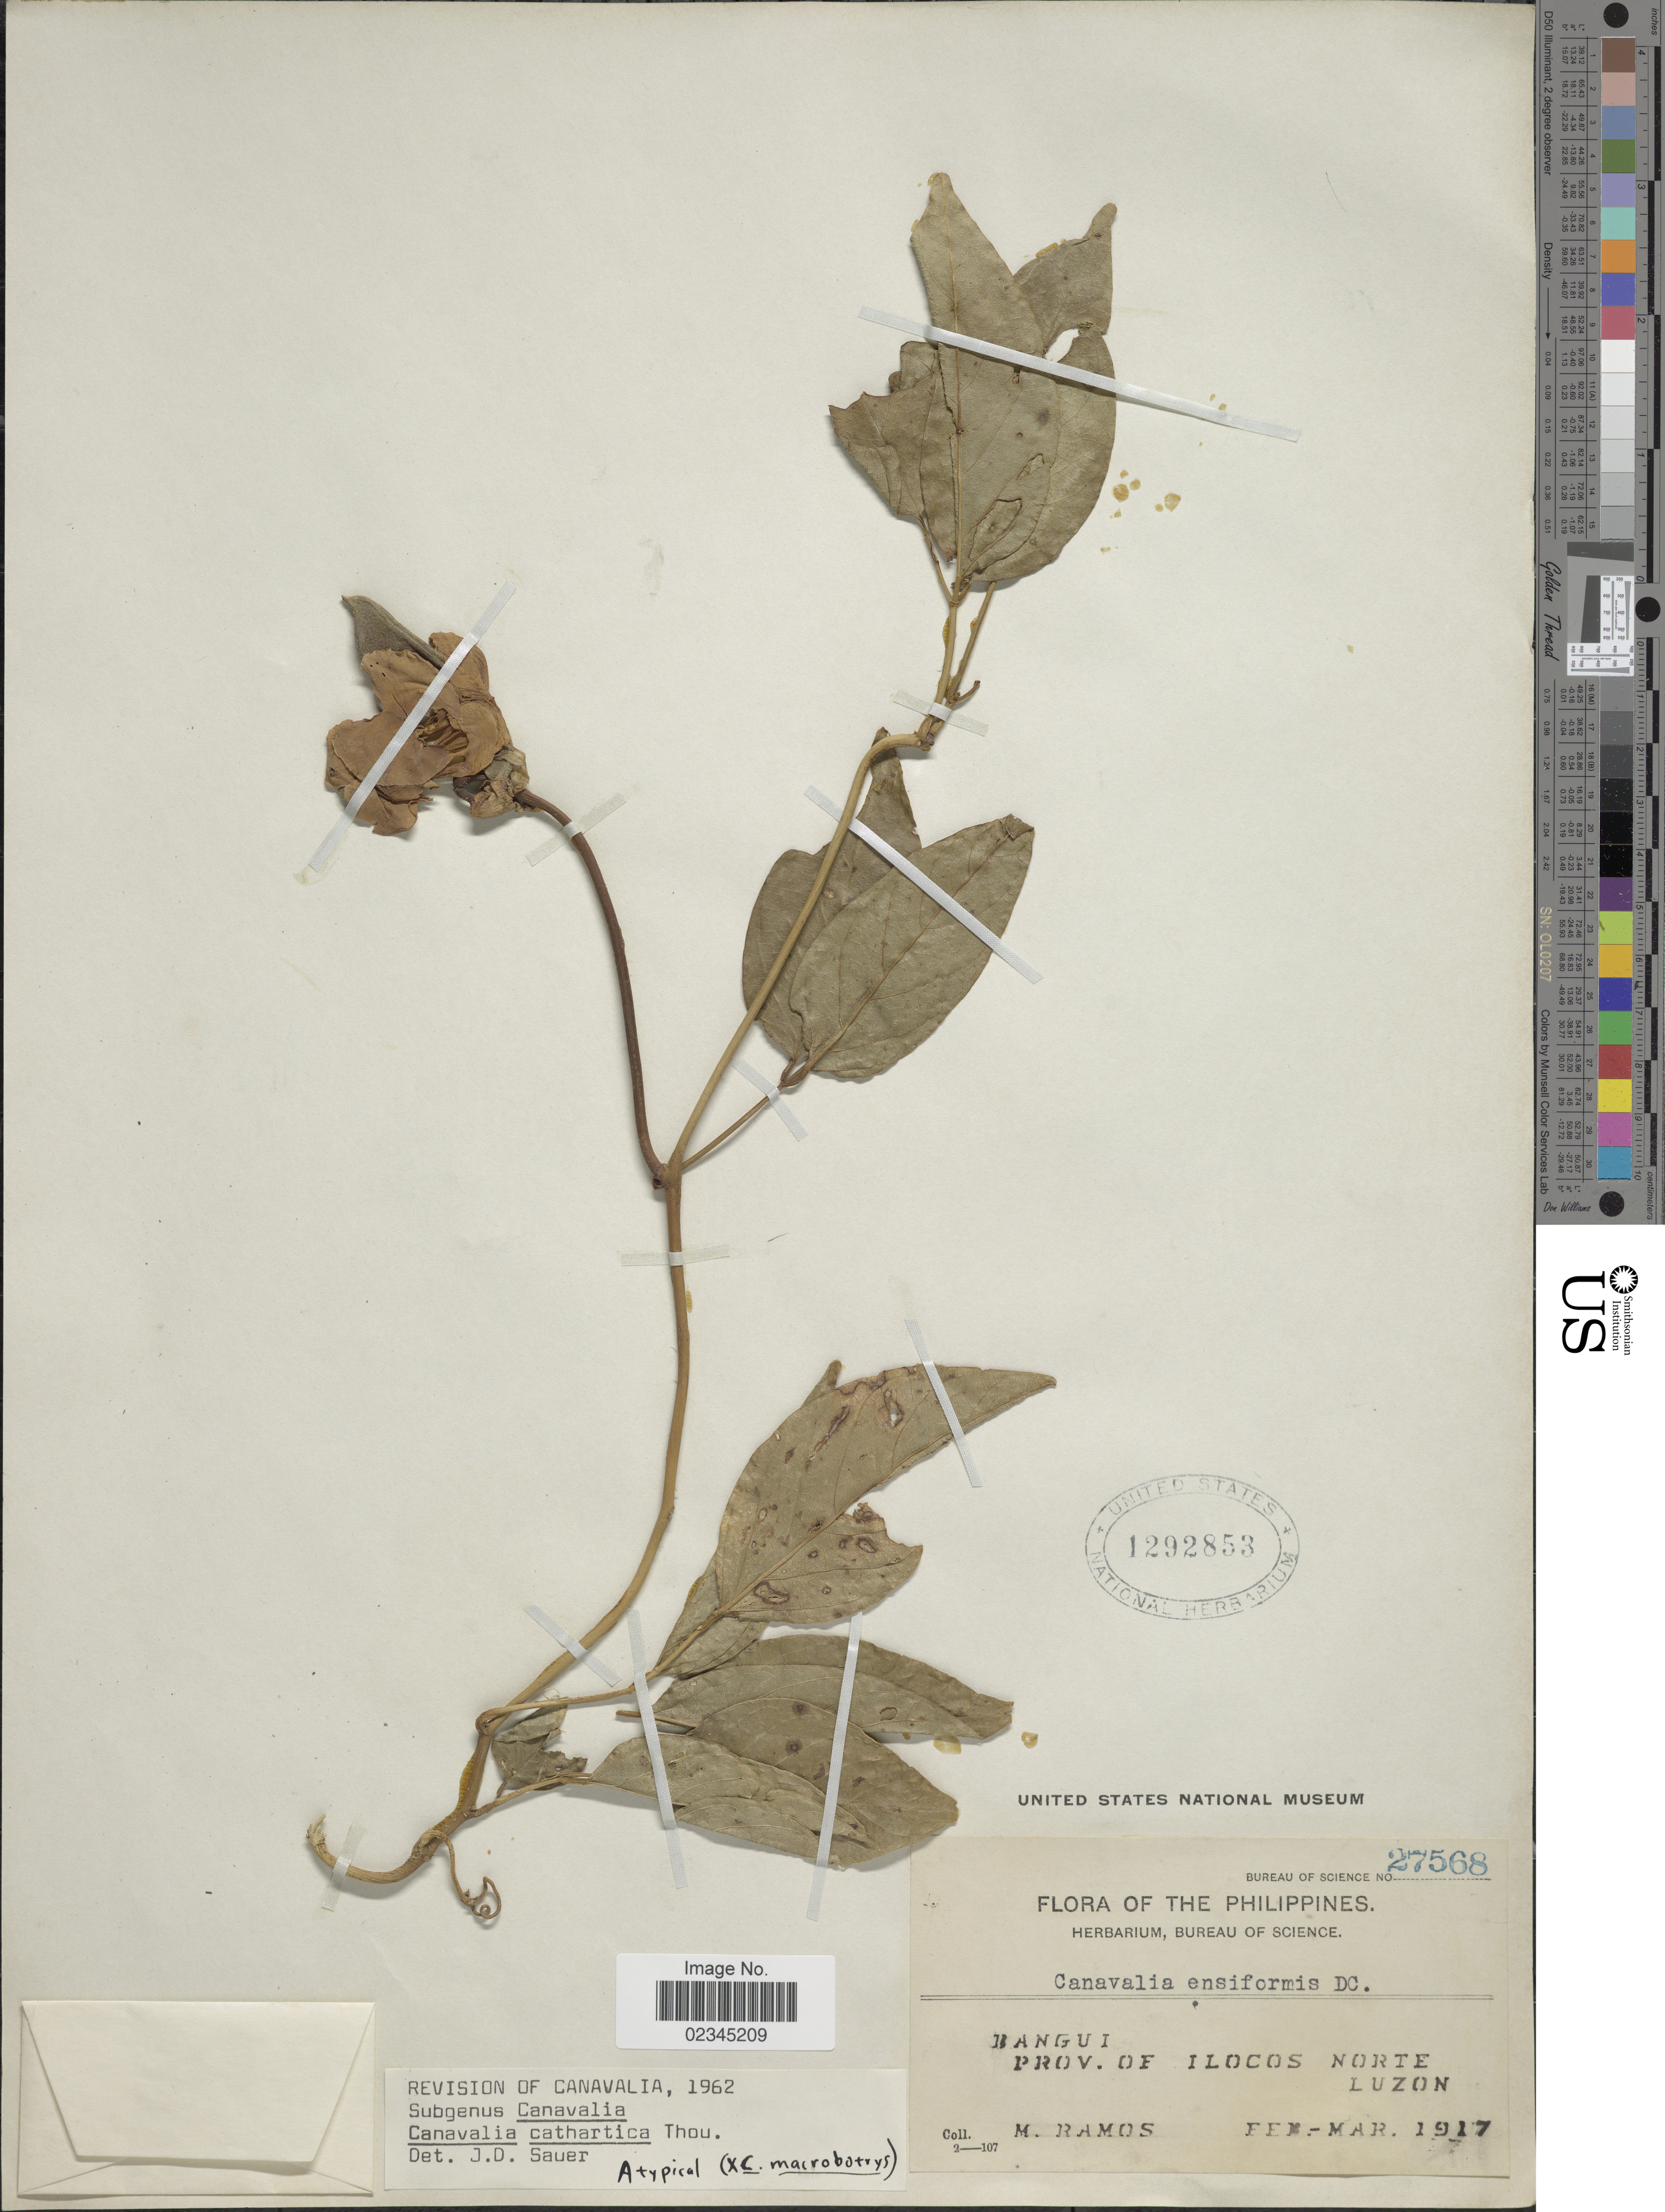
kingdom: Plantae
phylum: Tracheophyta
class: Magnoliopsida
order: Fabales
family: Fabaceae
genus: Canavalia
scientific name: Canavalia cathartica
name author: Thouars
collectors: M. Ramos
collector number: Bureau of Science 27568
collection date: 1917-02/1917-03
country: Philippines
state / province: Ilocos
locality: Bangui, Prov. of Ilocos Norte Luzon.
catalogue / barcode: US 1292853